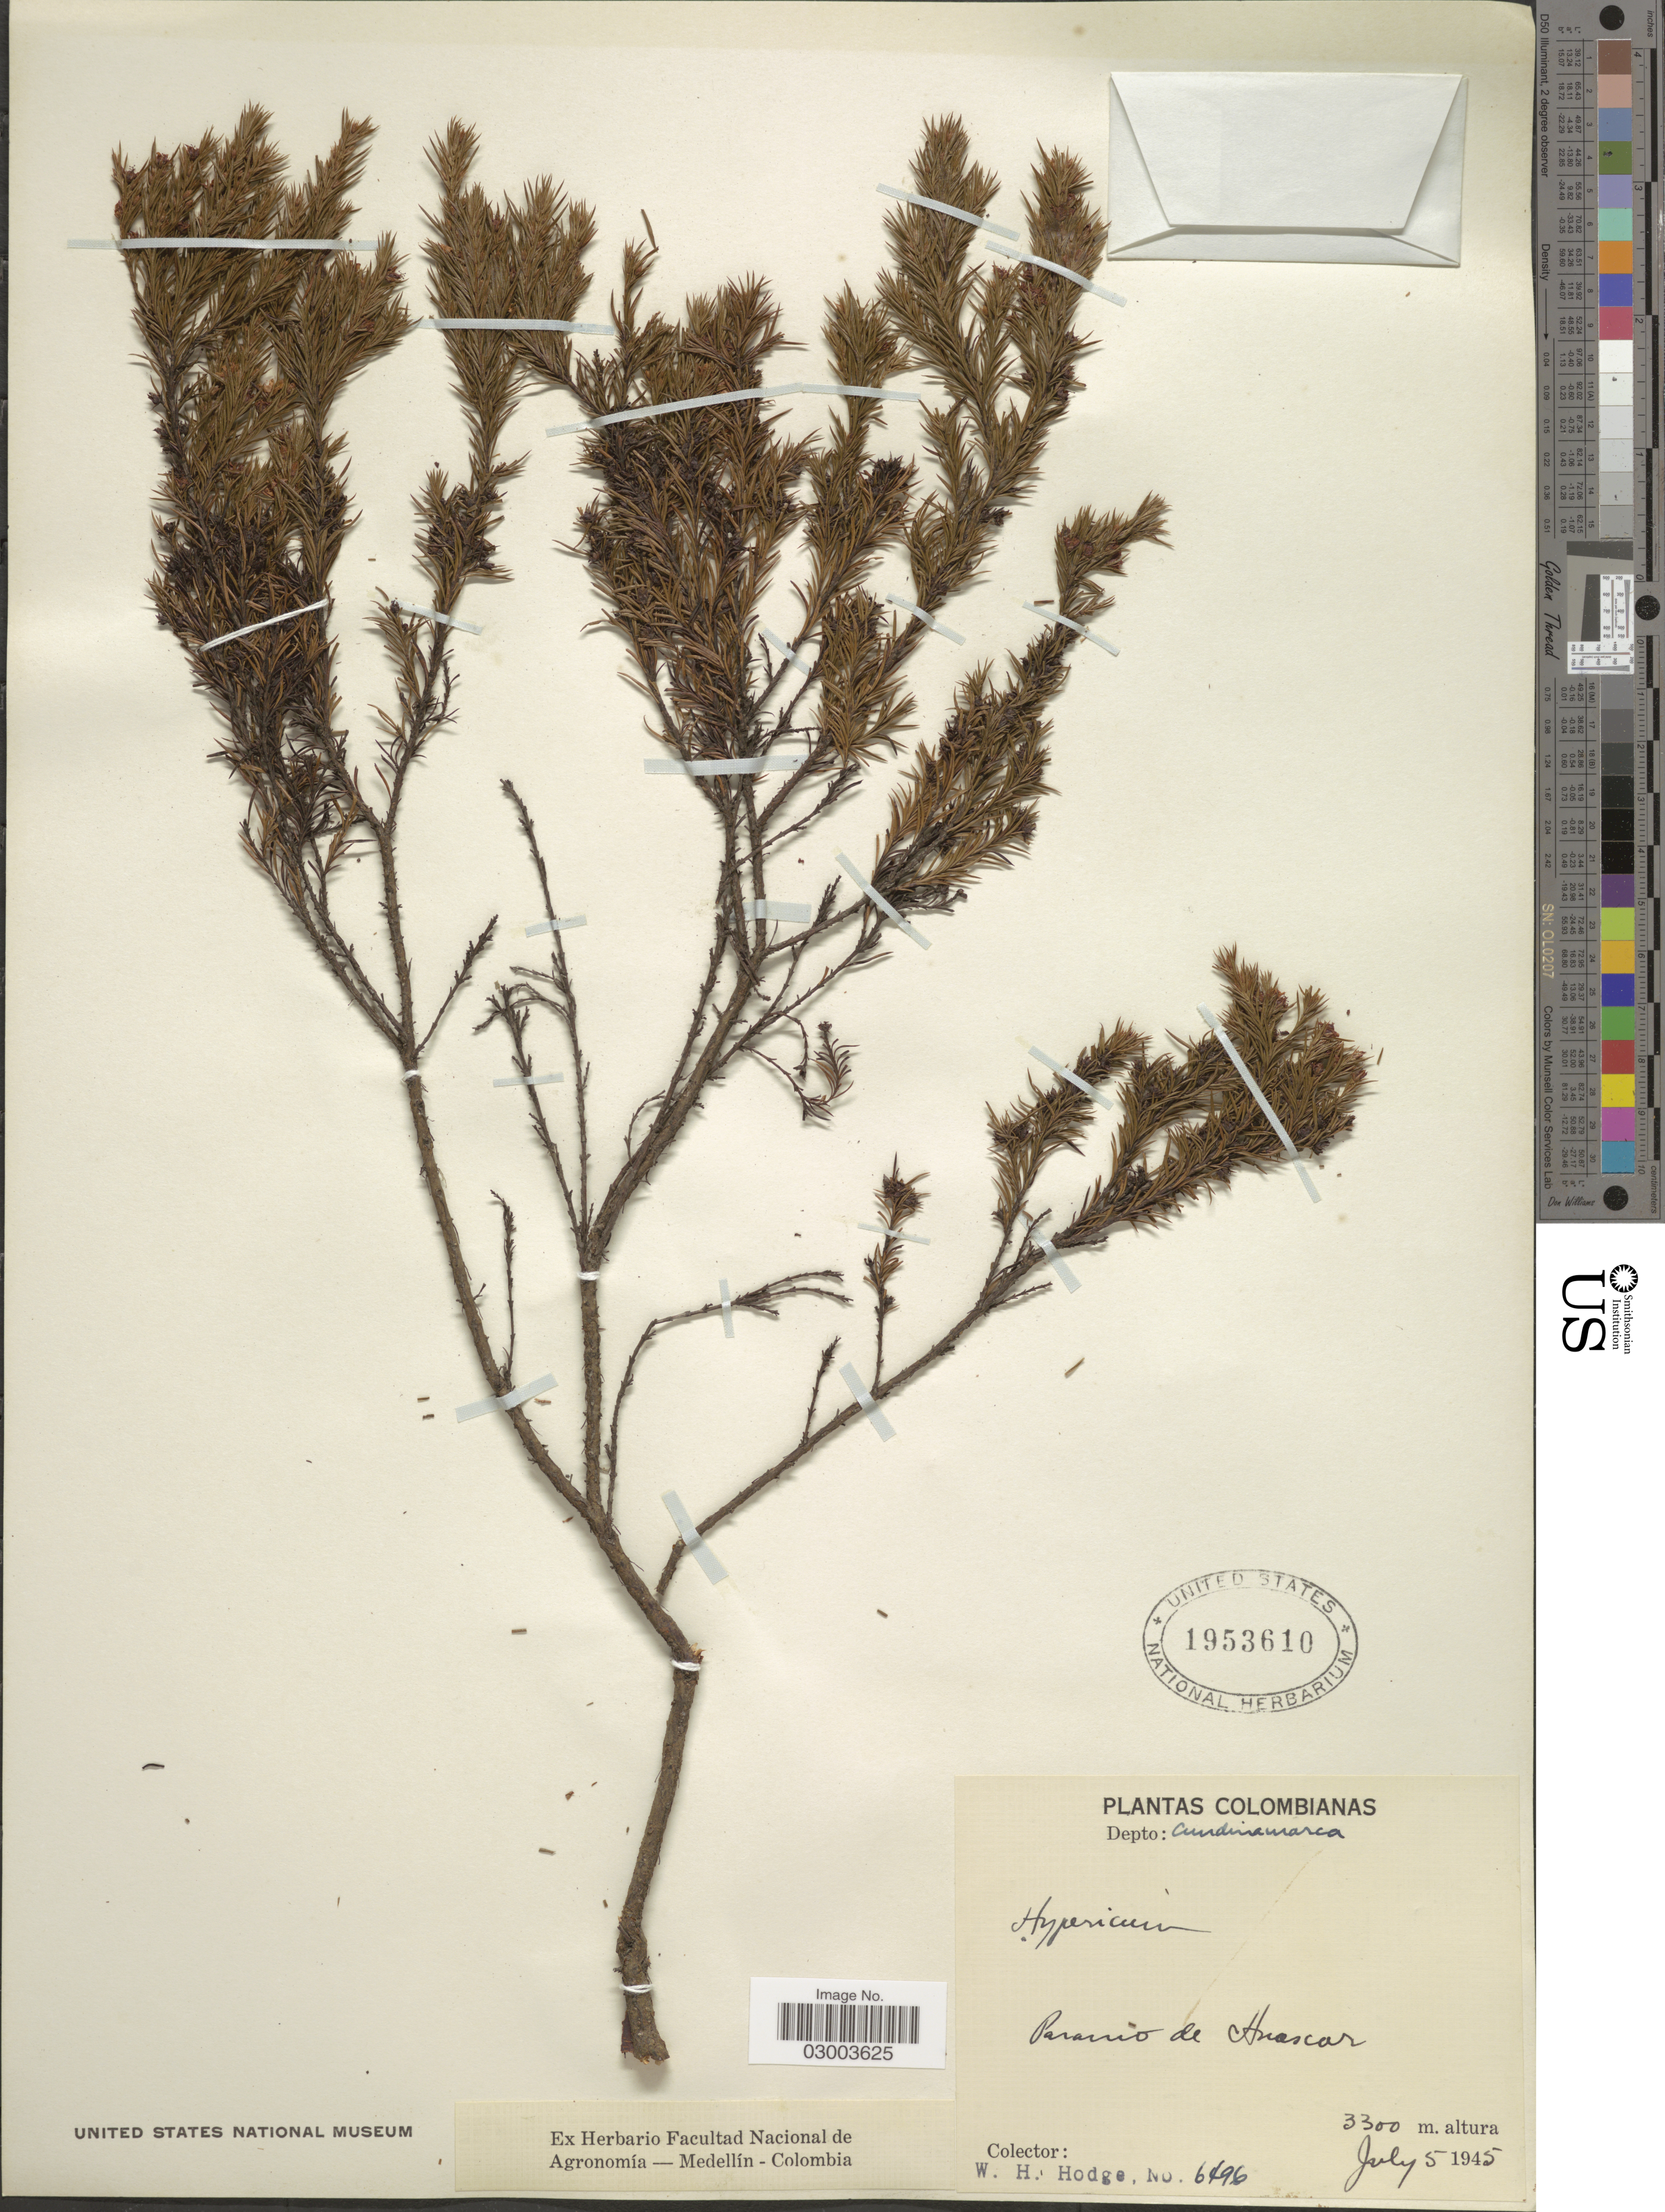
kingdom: Plantae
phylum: Tracheophyta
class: Magnoliopsida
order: Malpighiales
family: Hypericaceae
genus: Hypericum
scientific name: Hypericum juniperinum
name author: Kunth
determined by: Strong, Mark T., (BOT), Smithsonian Institution - National Museum of Natural History (UNITED STATES)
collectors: W. Hodge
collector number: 6496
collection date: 1945-07-05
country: Colombia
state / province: Cundinamarca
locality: Depto. Cundinamarca, Paramo de Huascar.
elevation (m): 3300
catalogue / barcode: US 1953610